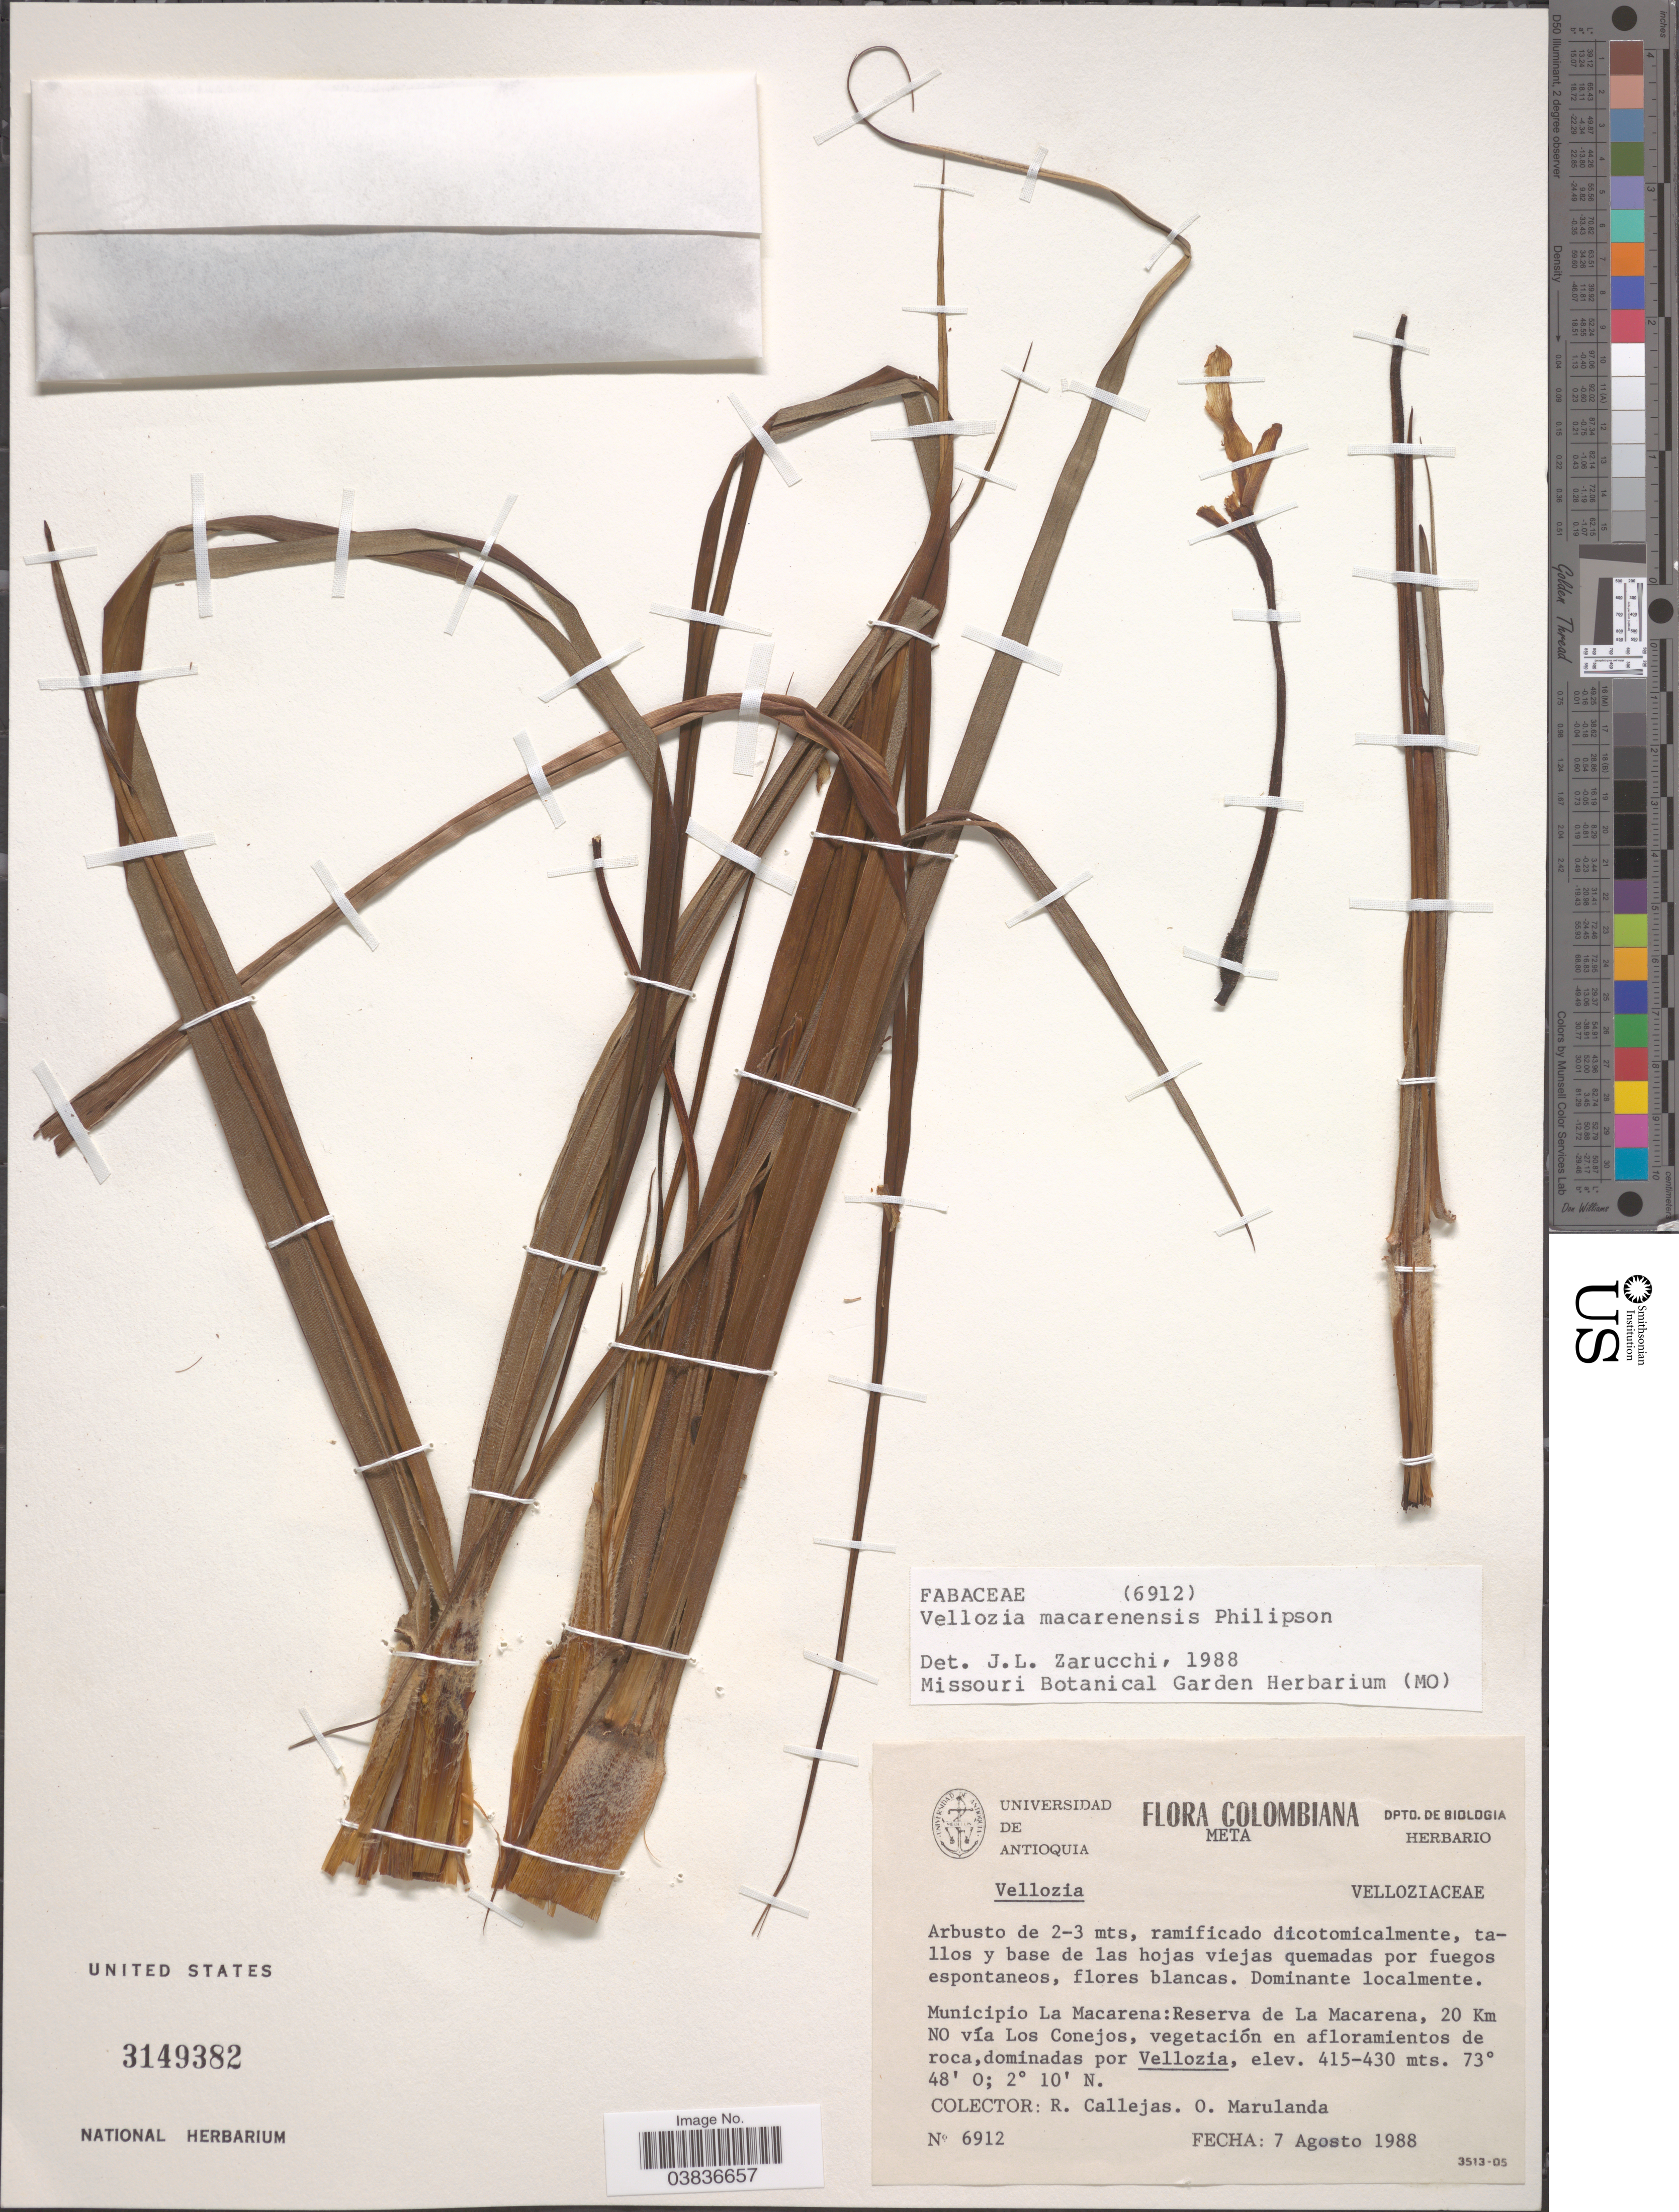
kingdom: Plantae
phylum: Tracheophyta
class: Liliopsida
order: Pandanales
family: Velloziaceae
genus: Vellozia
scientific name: Vellozia tubiflora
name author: (A. Rich.) Kunth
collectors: R. Callejas & O. Marulanda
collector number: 6912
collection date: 1988-08-07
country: Colombia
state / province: Meta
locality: Municipio La Macarena: Reserva de La Macarena, 20 Km NO vía Los Conejos.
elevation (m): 415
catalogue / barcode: US 3149382